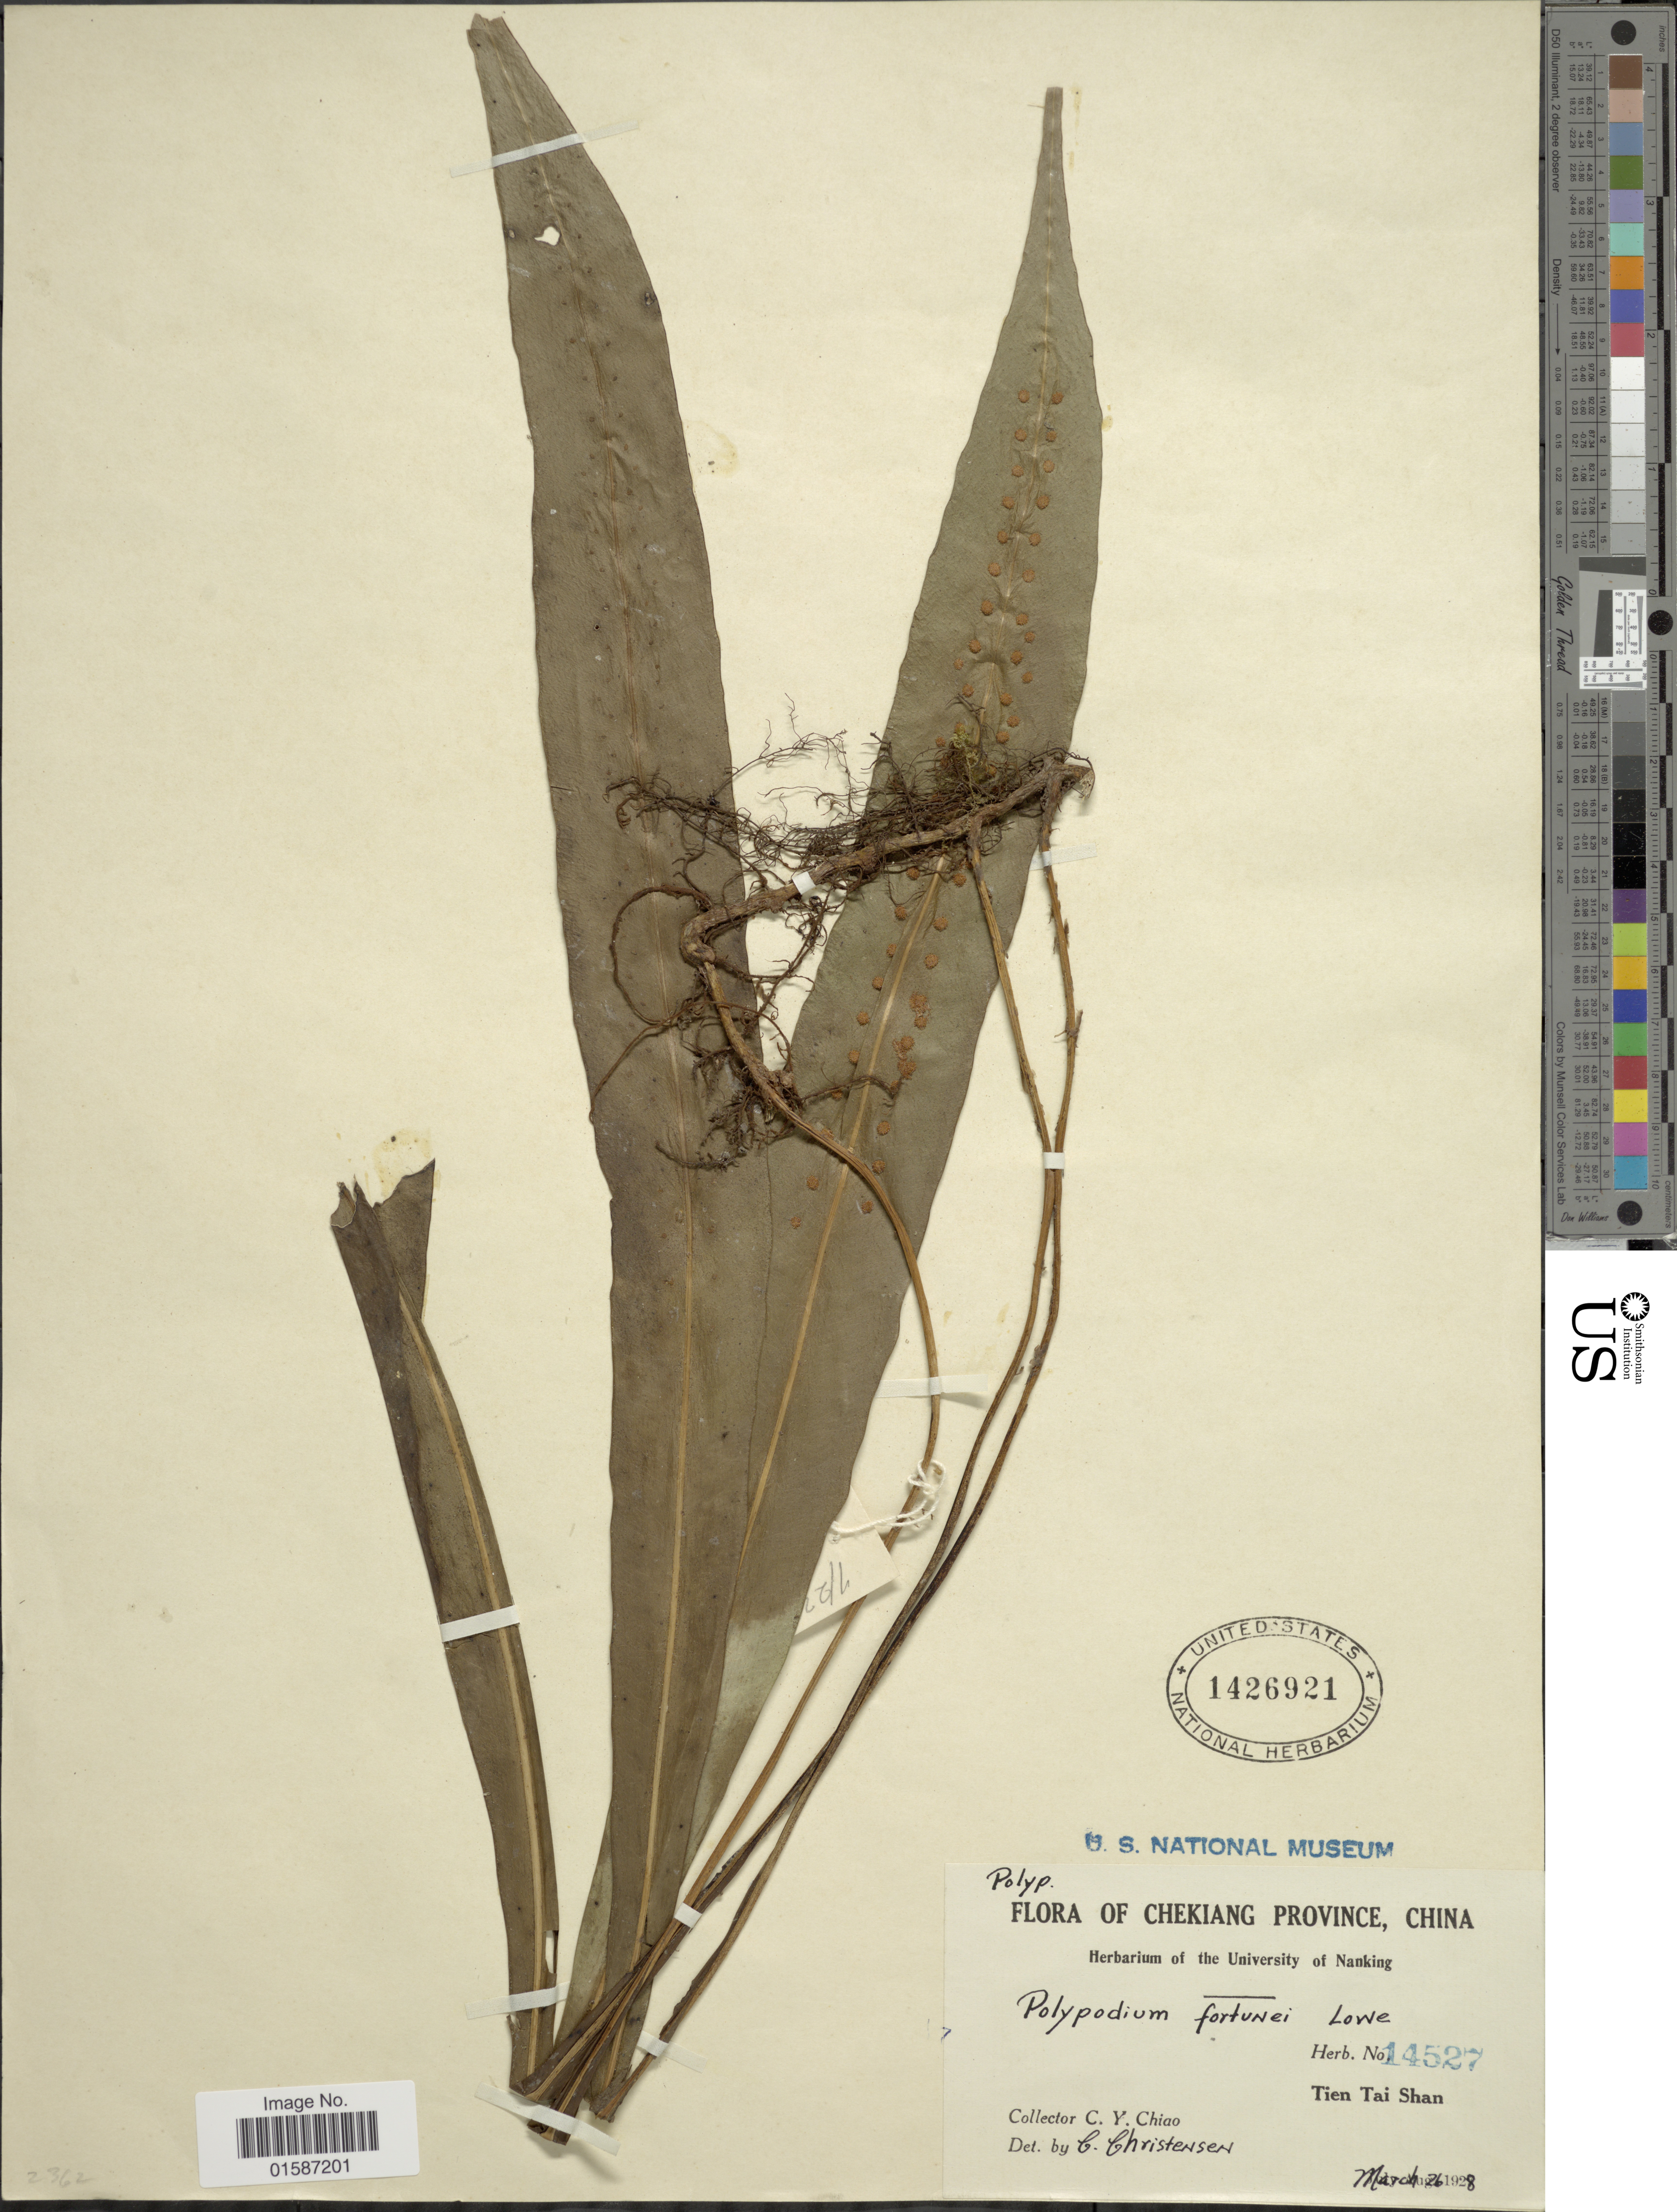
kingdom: Plantae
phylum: Tracheophyta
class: Polypodiopsida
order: Polypodiales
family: Polypodiaceae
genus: Neolepisorus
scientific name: Neolepisorus fortunei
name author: (T. Moore) Li S. Wang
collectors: C. Y. Chiao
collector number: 14527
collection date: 1928-03-26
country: China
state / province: Zhejiang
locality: Chekiang Province, Tien Tai Shan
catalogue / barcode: US 1426921